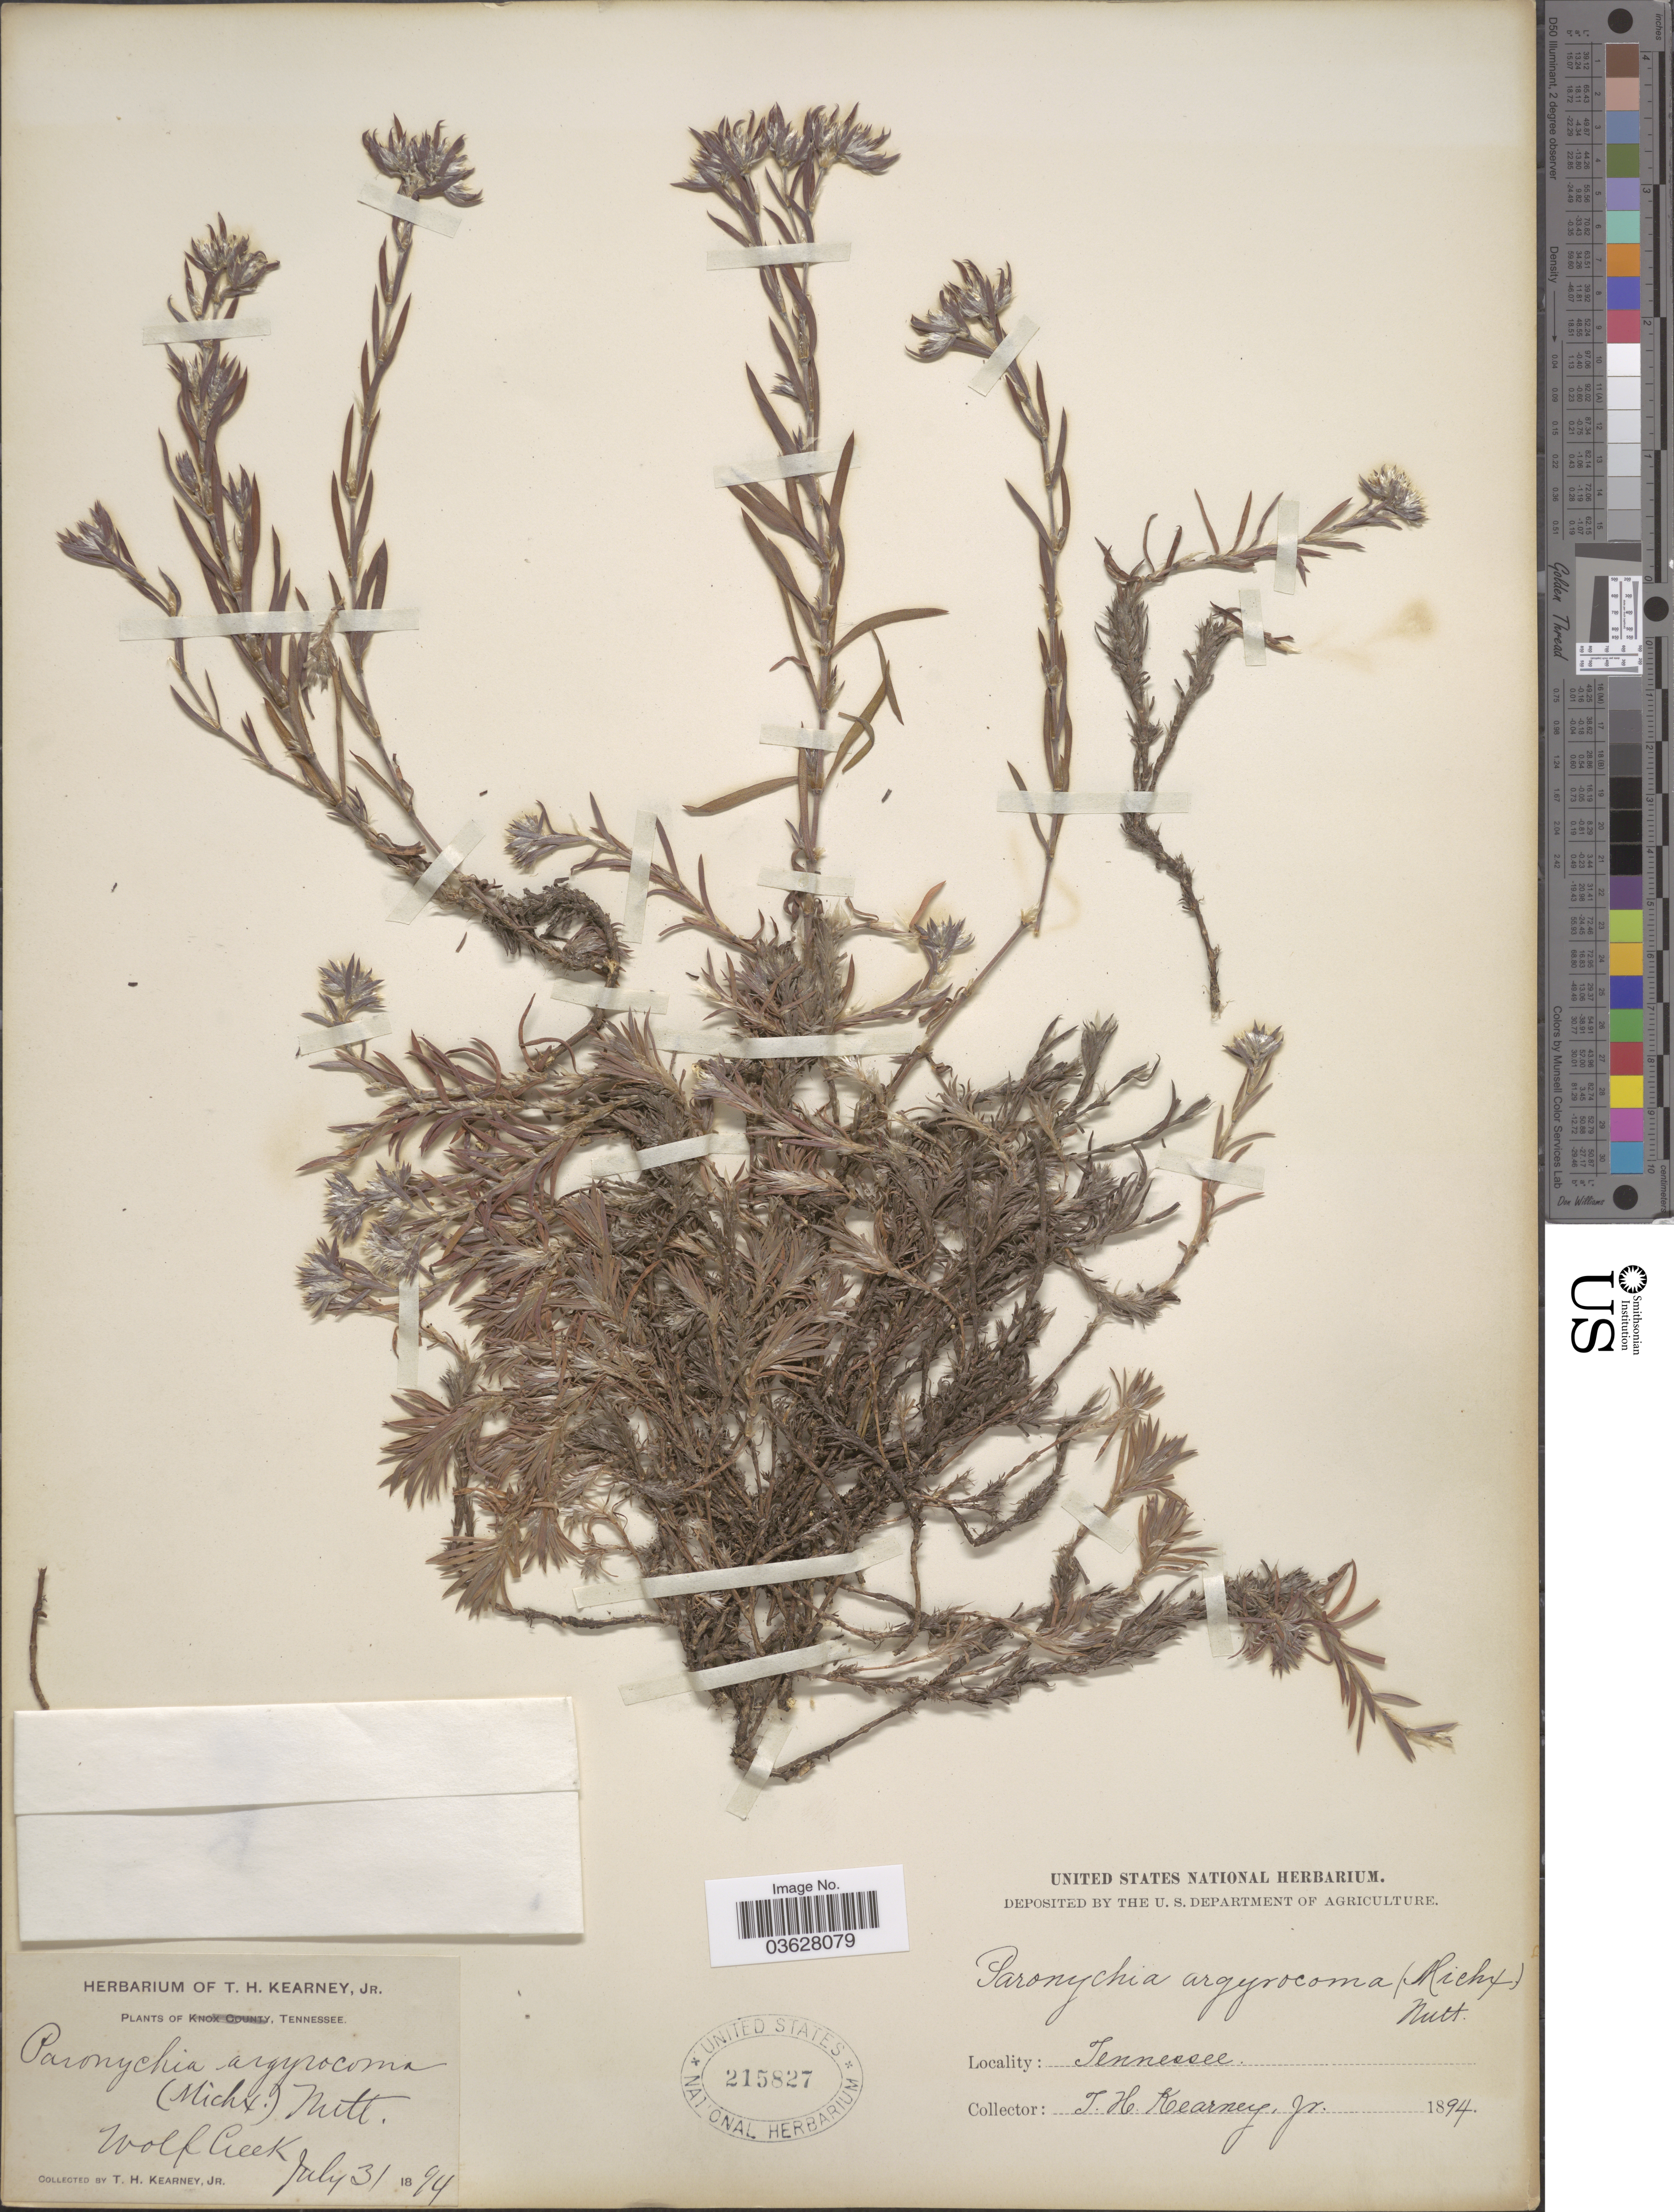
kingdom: Plantae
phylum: Tracheophyta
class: Magnoliopsida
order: Caryophyllales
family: Caryophyllaceae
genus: Paronychia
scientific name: Paronychia argyrocoma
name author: (Michx.) Nutt.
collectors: T. H. Kearney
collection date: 1894-07-31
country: United States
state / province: Tennessee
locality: Wolf Creek.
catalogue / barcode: US 215827